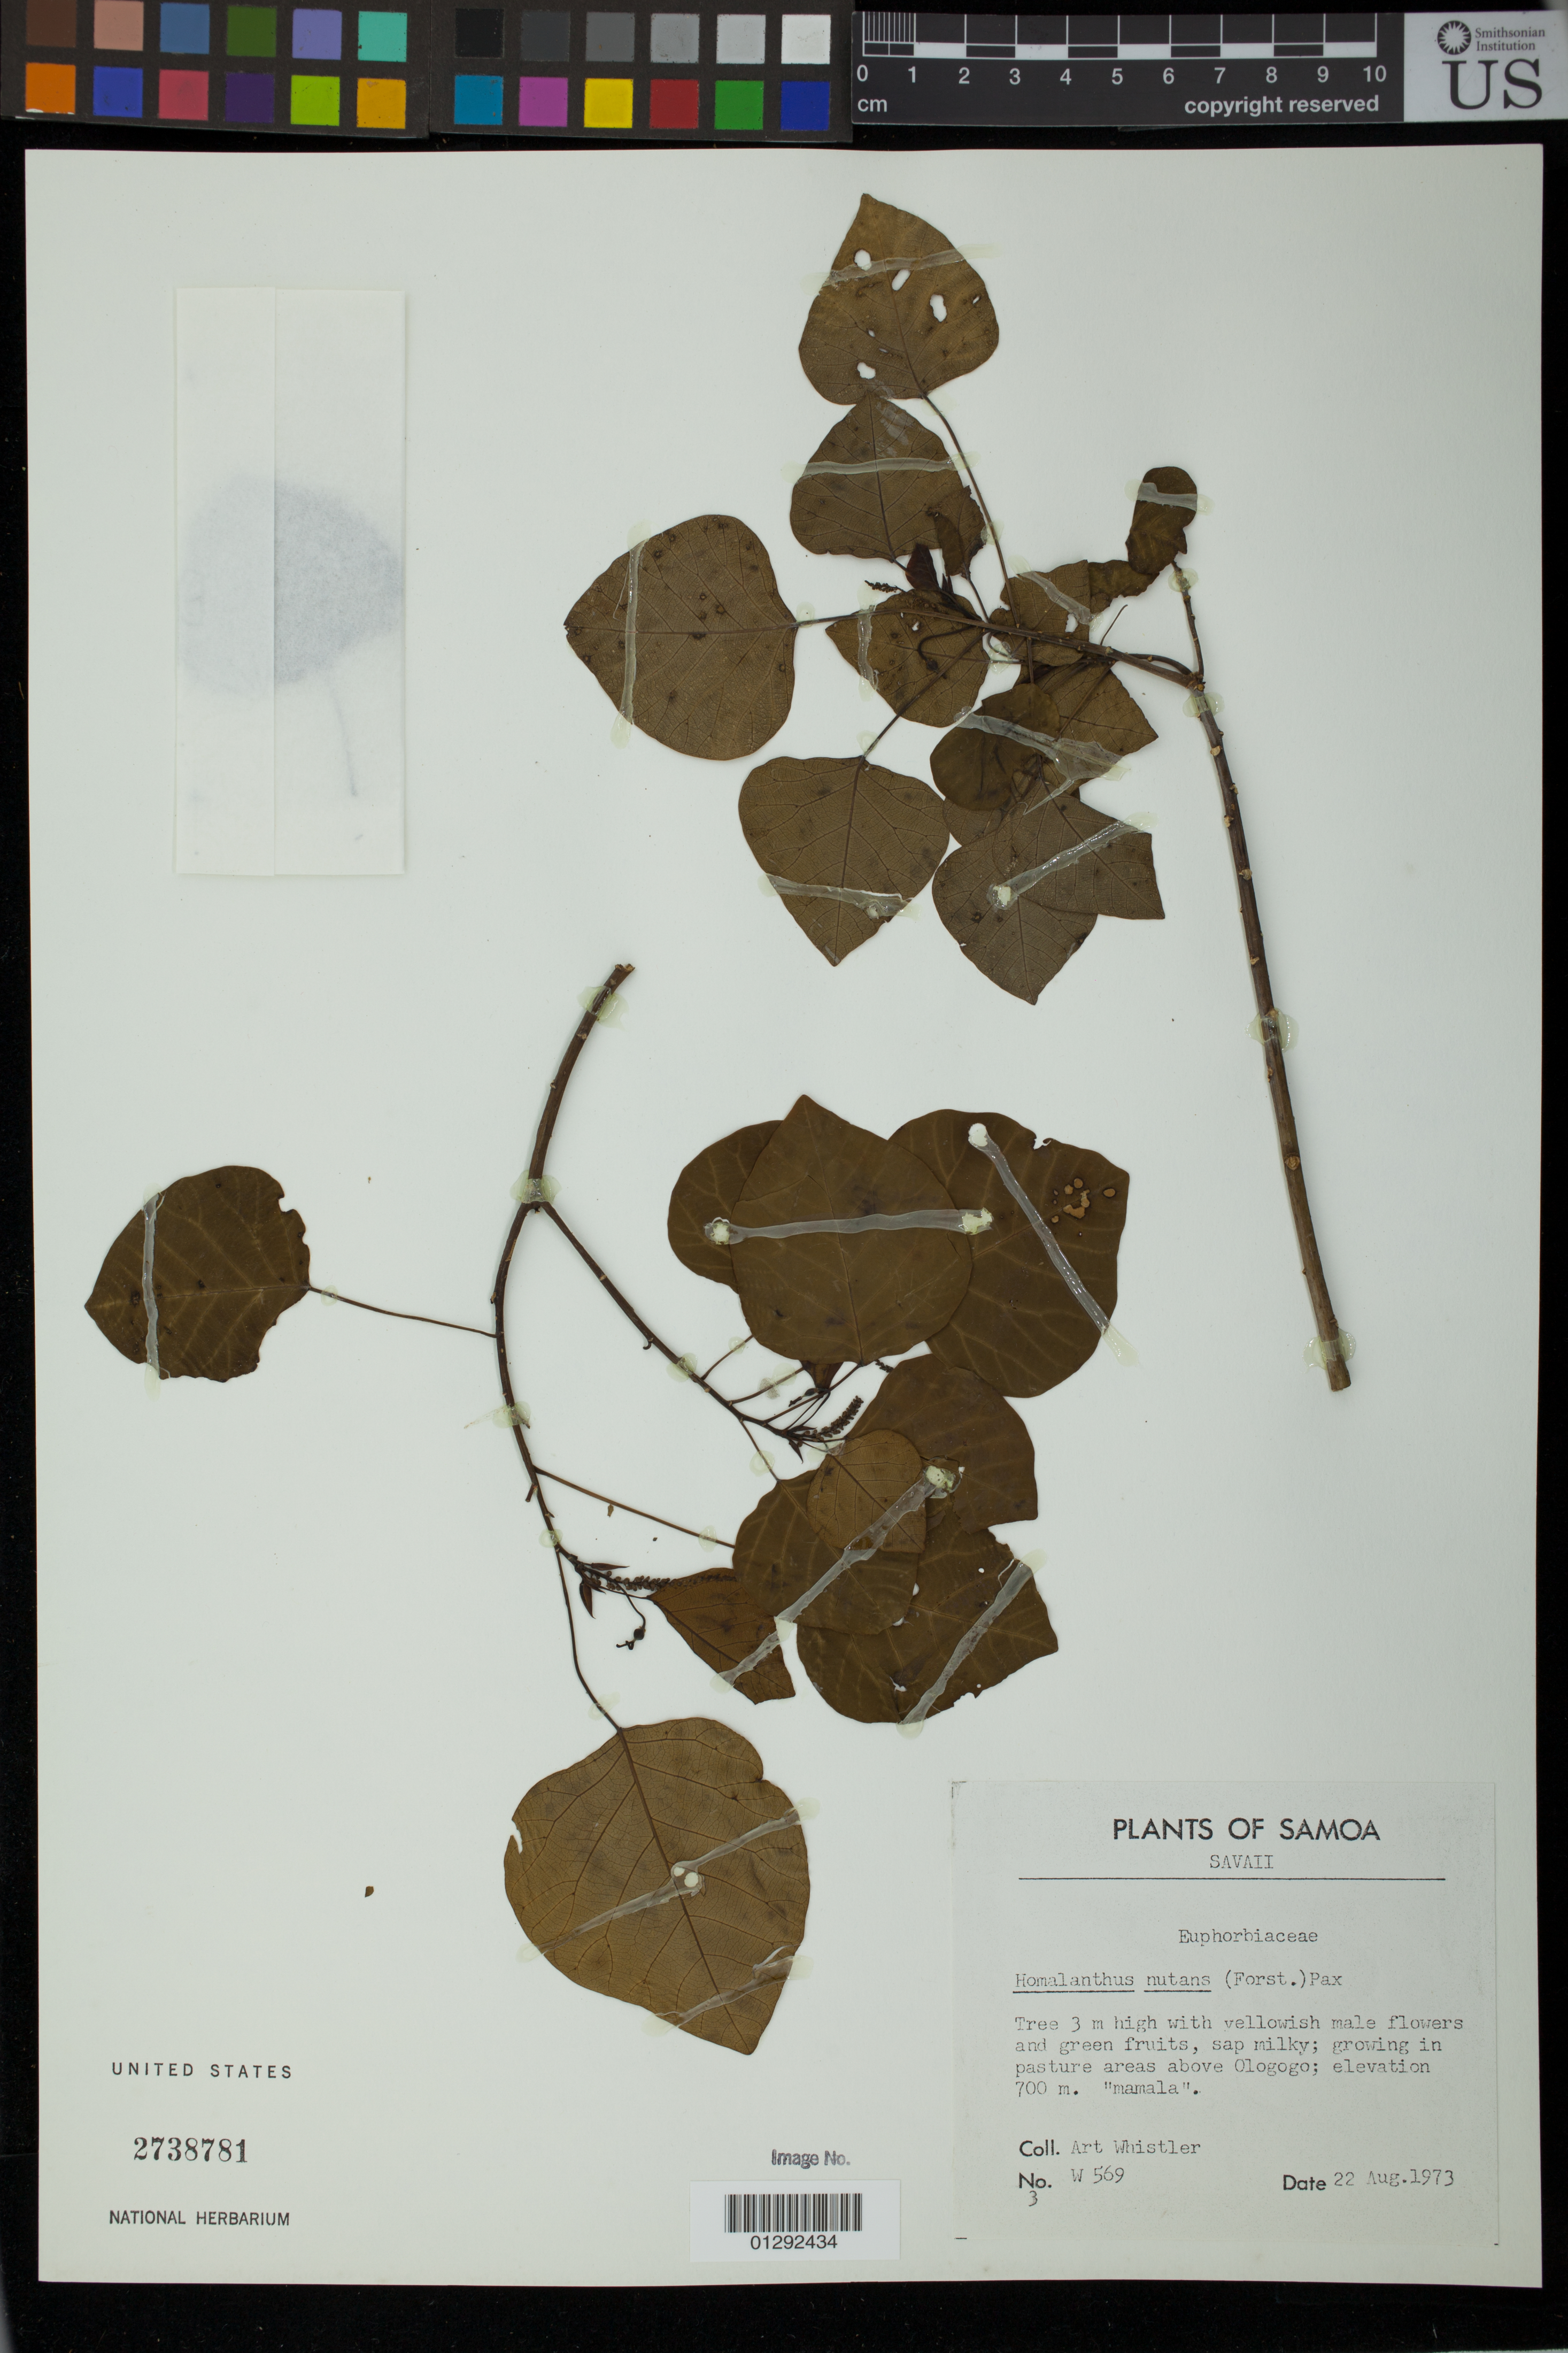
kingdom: Plantae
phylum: Tracheophyta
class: Magnoliopsida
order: Malpighiales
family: Euphorbiaceae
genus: Homalanthus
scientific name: Homalanthus nutans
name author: (G. Forst.) Guill.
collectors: A. Whistler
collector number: W 569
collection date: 1973-08-22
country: Samoa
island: Savai'i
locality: Growing in pasture areas above Ologogo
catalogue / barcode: US 2738781